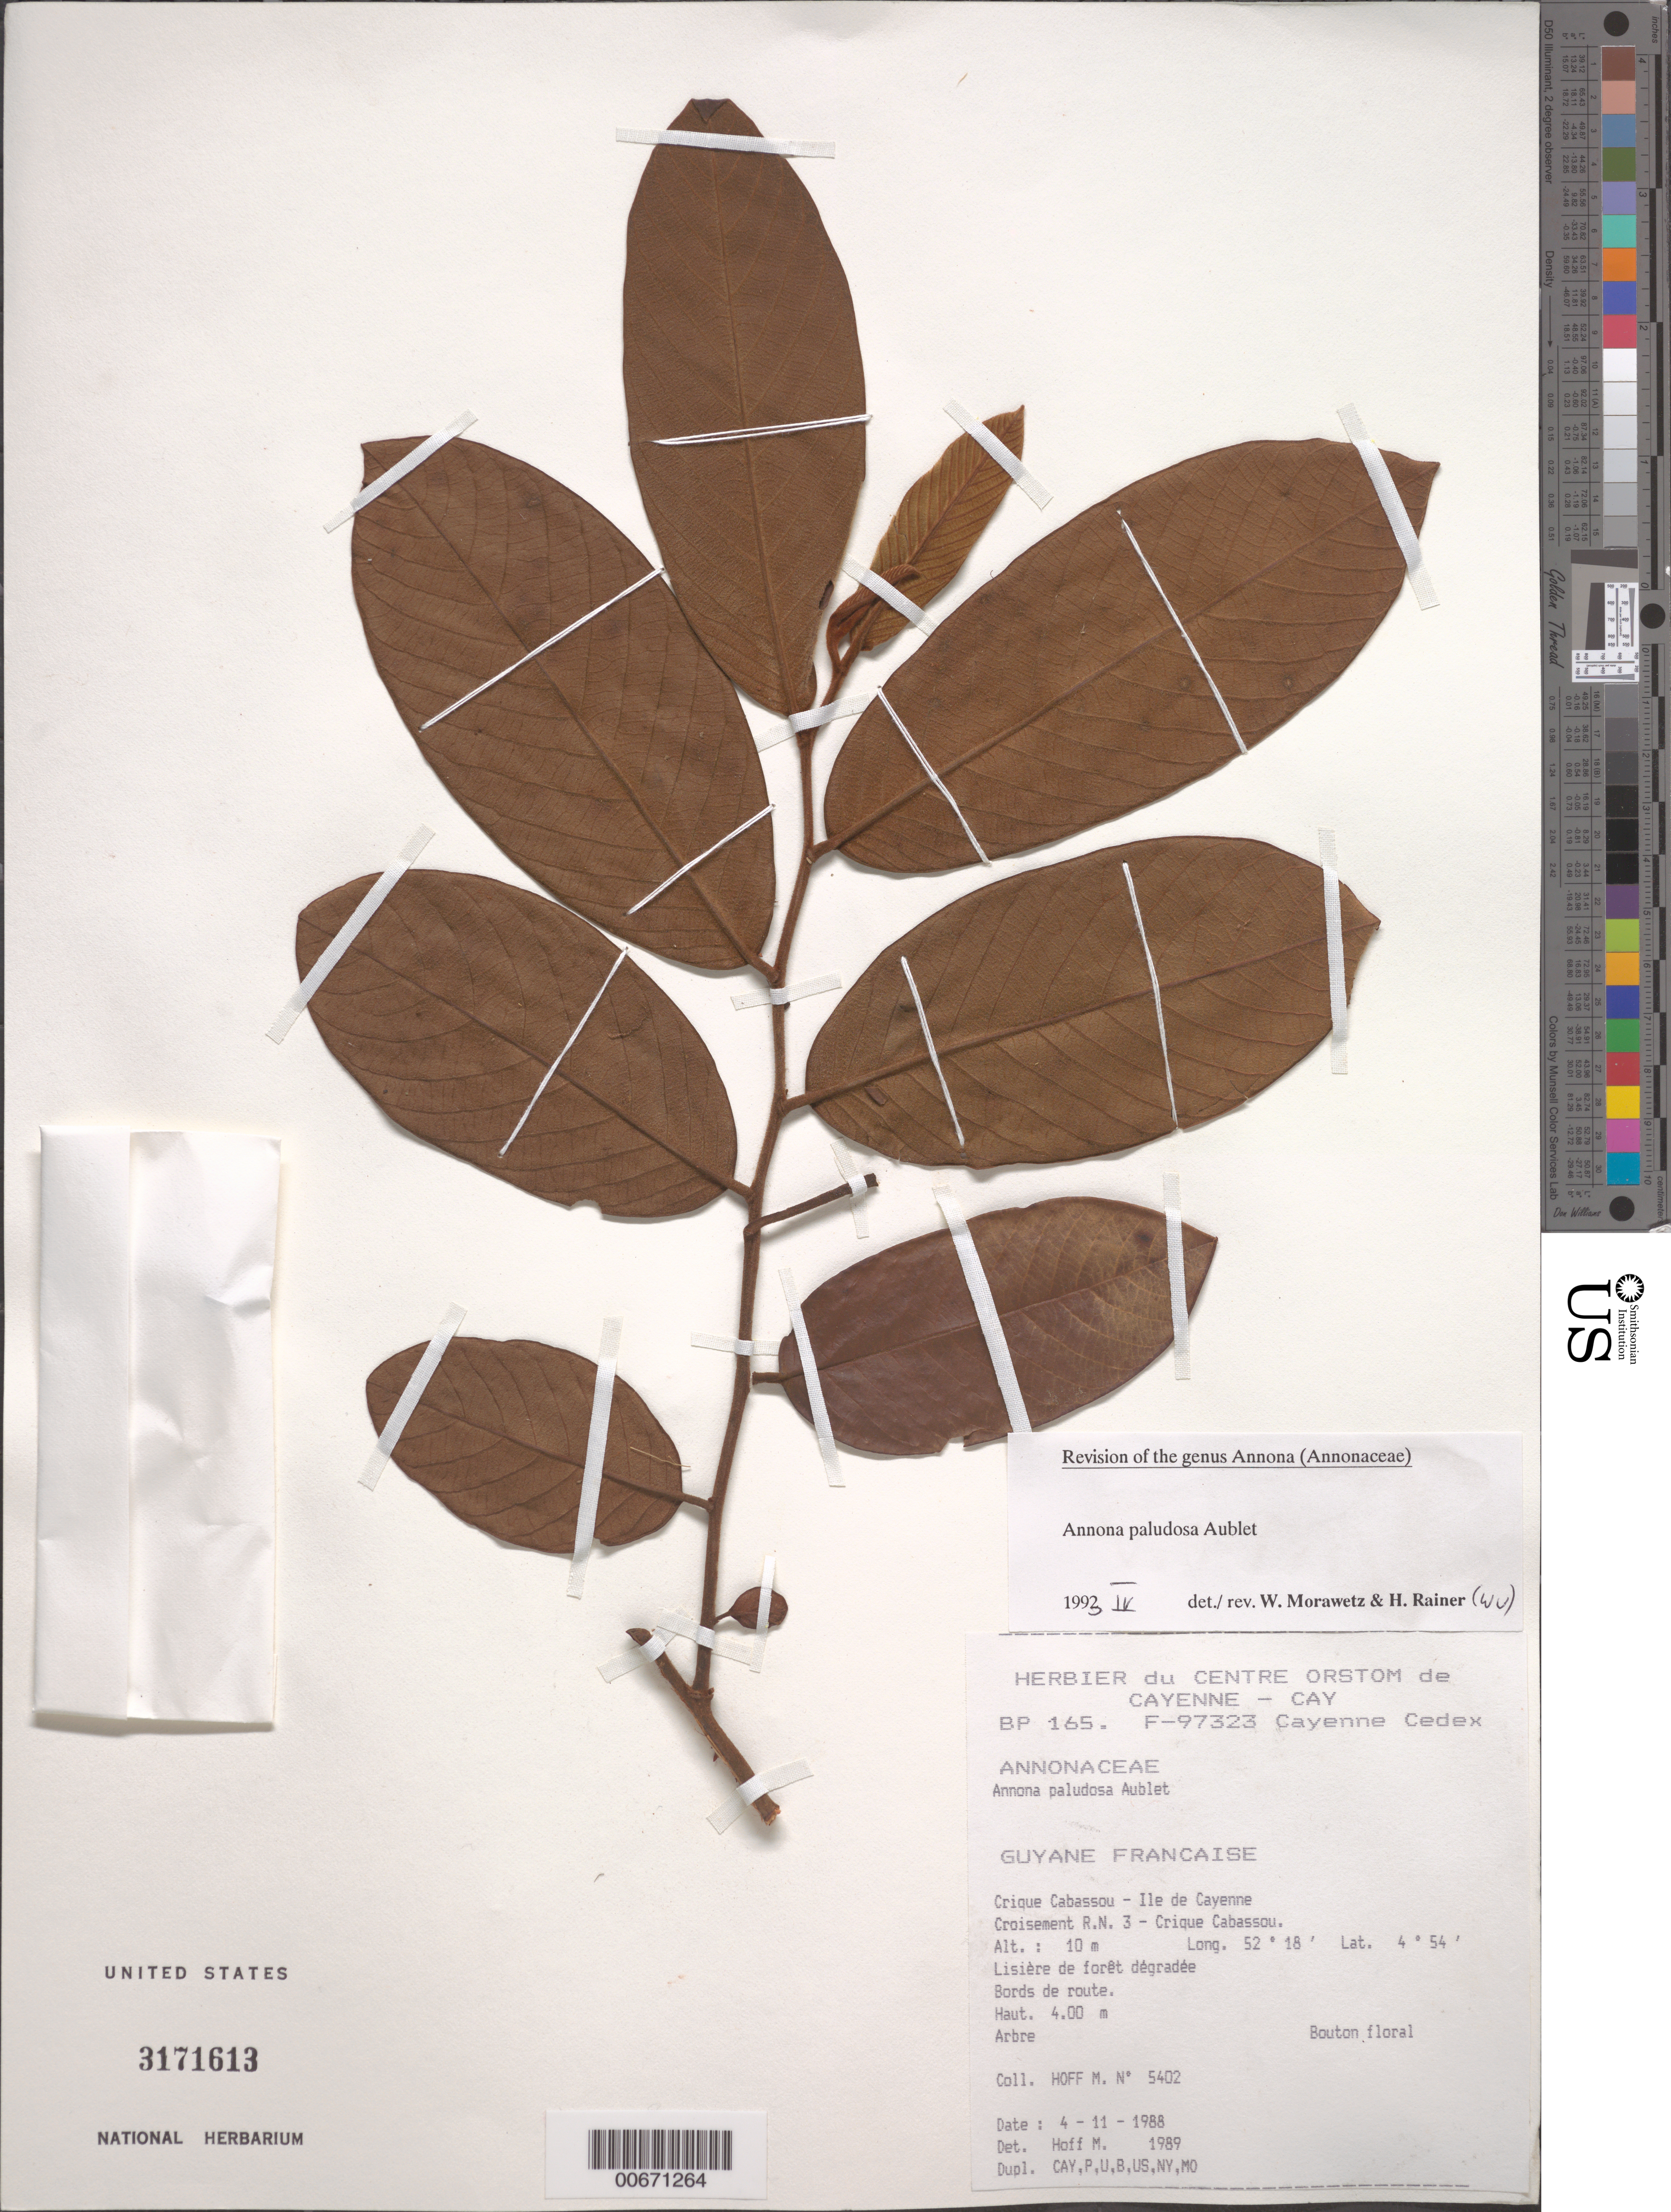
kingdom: Plantae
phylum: Tracheophyta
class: Magnoliopsida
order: Magnoliales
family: Annonaceae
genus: Annona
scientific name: Annona paludosa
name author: Aubl.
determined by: Morawetz, W. & Rainer, H.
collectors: M. Hoff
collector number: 5402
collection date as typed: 4-Nov-88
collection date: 1988-11-04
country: French Guiana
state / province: Cayenne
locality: Crique Cabassou, Croisement R.M. 3-Crique Cabassou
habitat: Edge of disturbed forest, along road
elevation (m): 10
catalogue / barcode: US 3171613